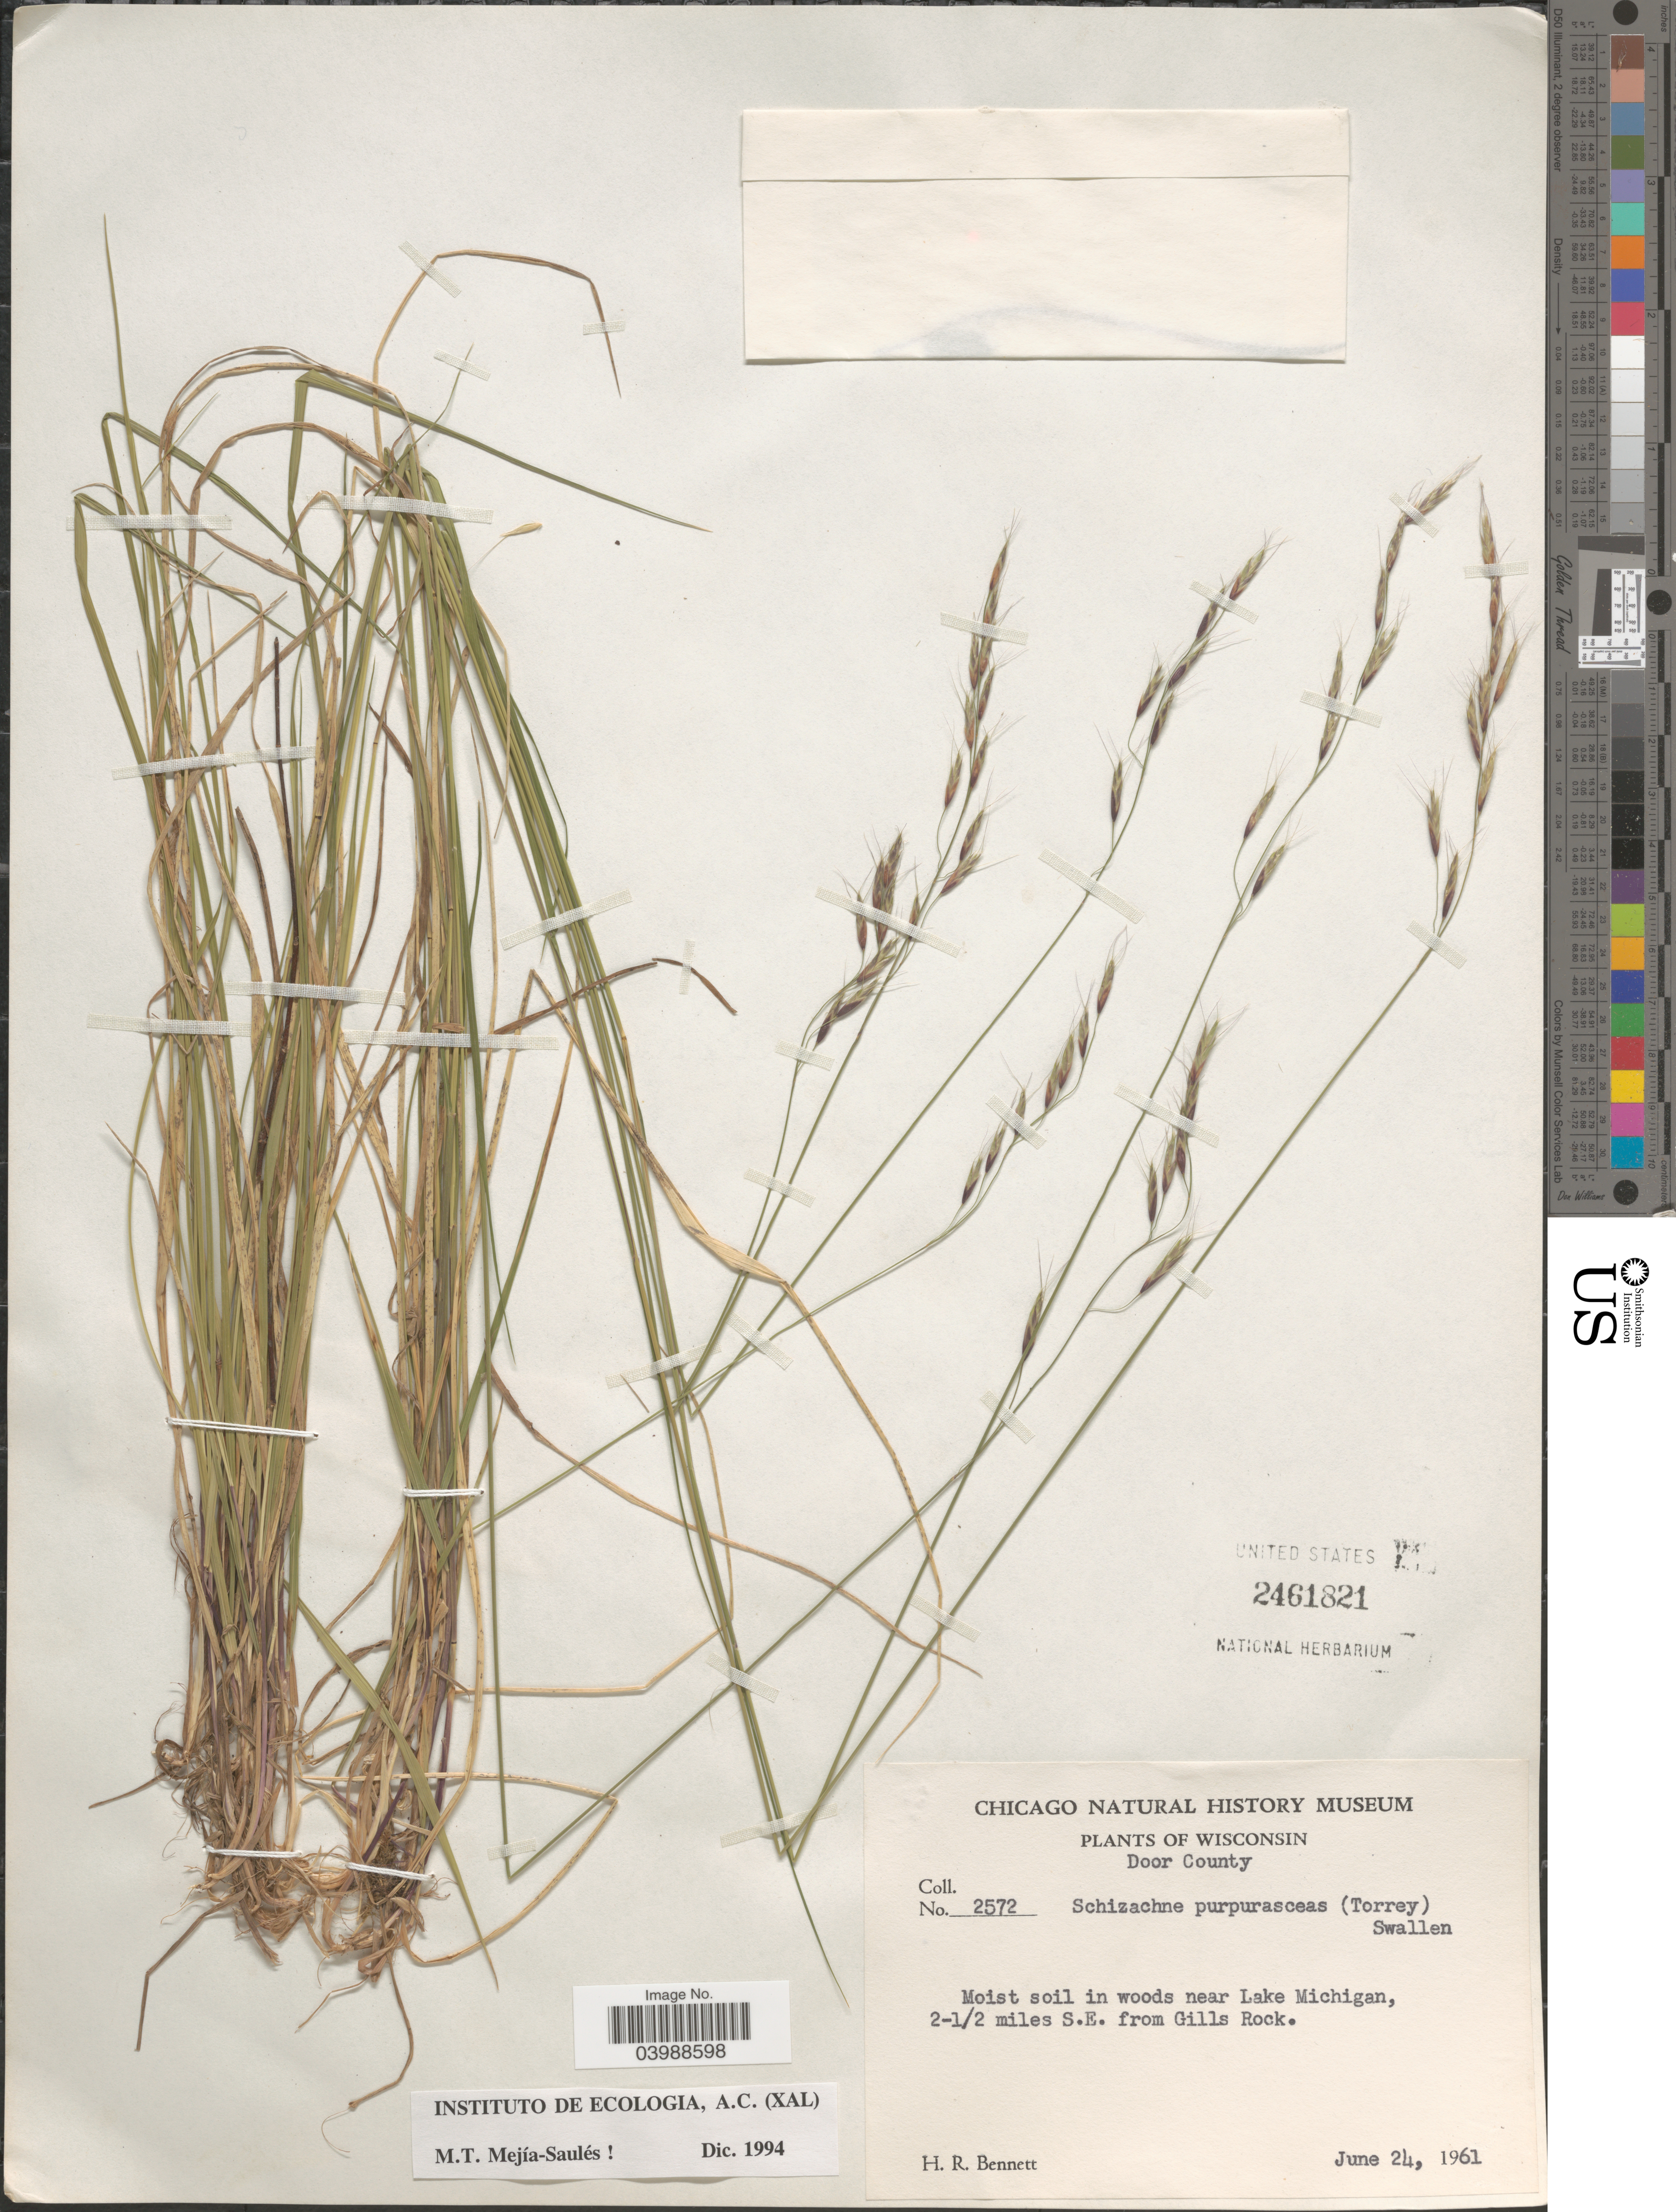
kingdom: Plantae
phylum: Tracheophyta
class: Liliopsida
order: Poales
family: Poaceae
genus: Schizachne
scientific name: Schizachne purpurascens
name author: (Torr.) Swallen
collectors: H. R. Bennett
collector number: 2572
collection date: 1961-06-24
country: United States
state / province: Wisconsin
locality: Door County. Near Lake Michigan, 2-1/2 miles S.E. from Gills Rock.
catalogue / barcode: US 2461821